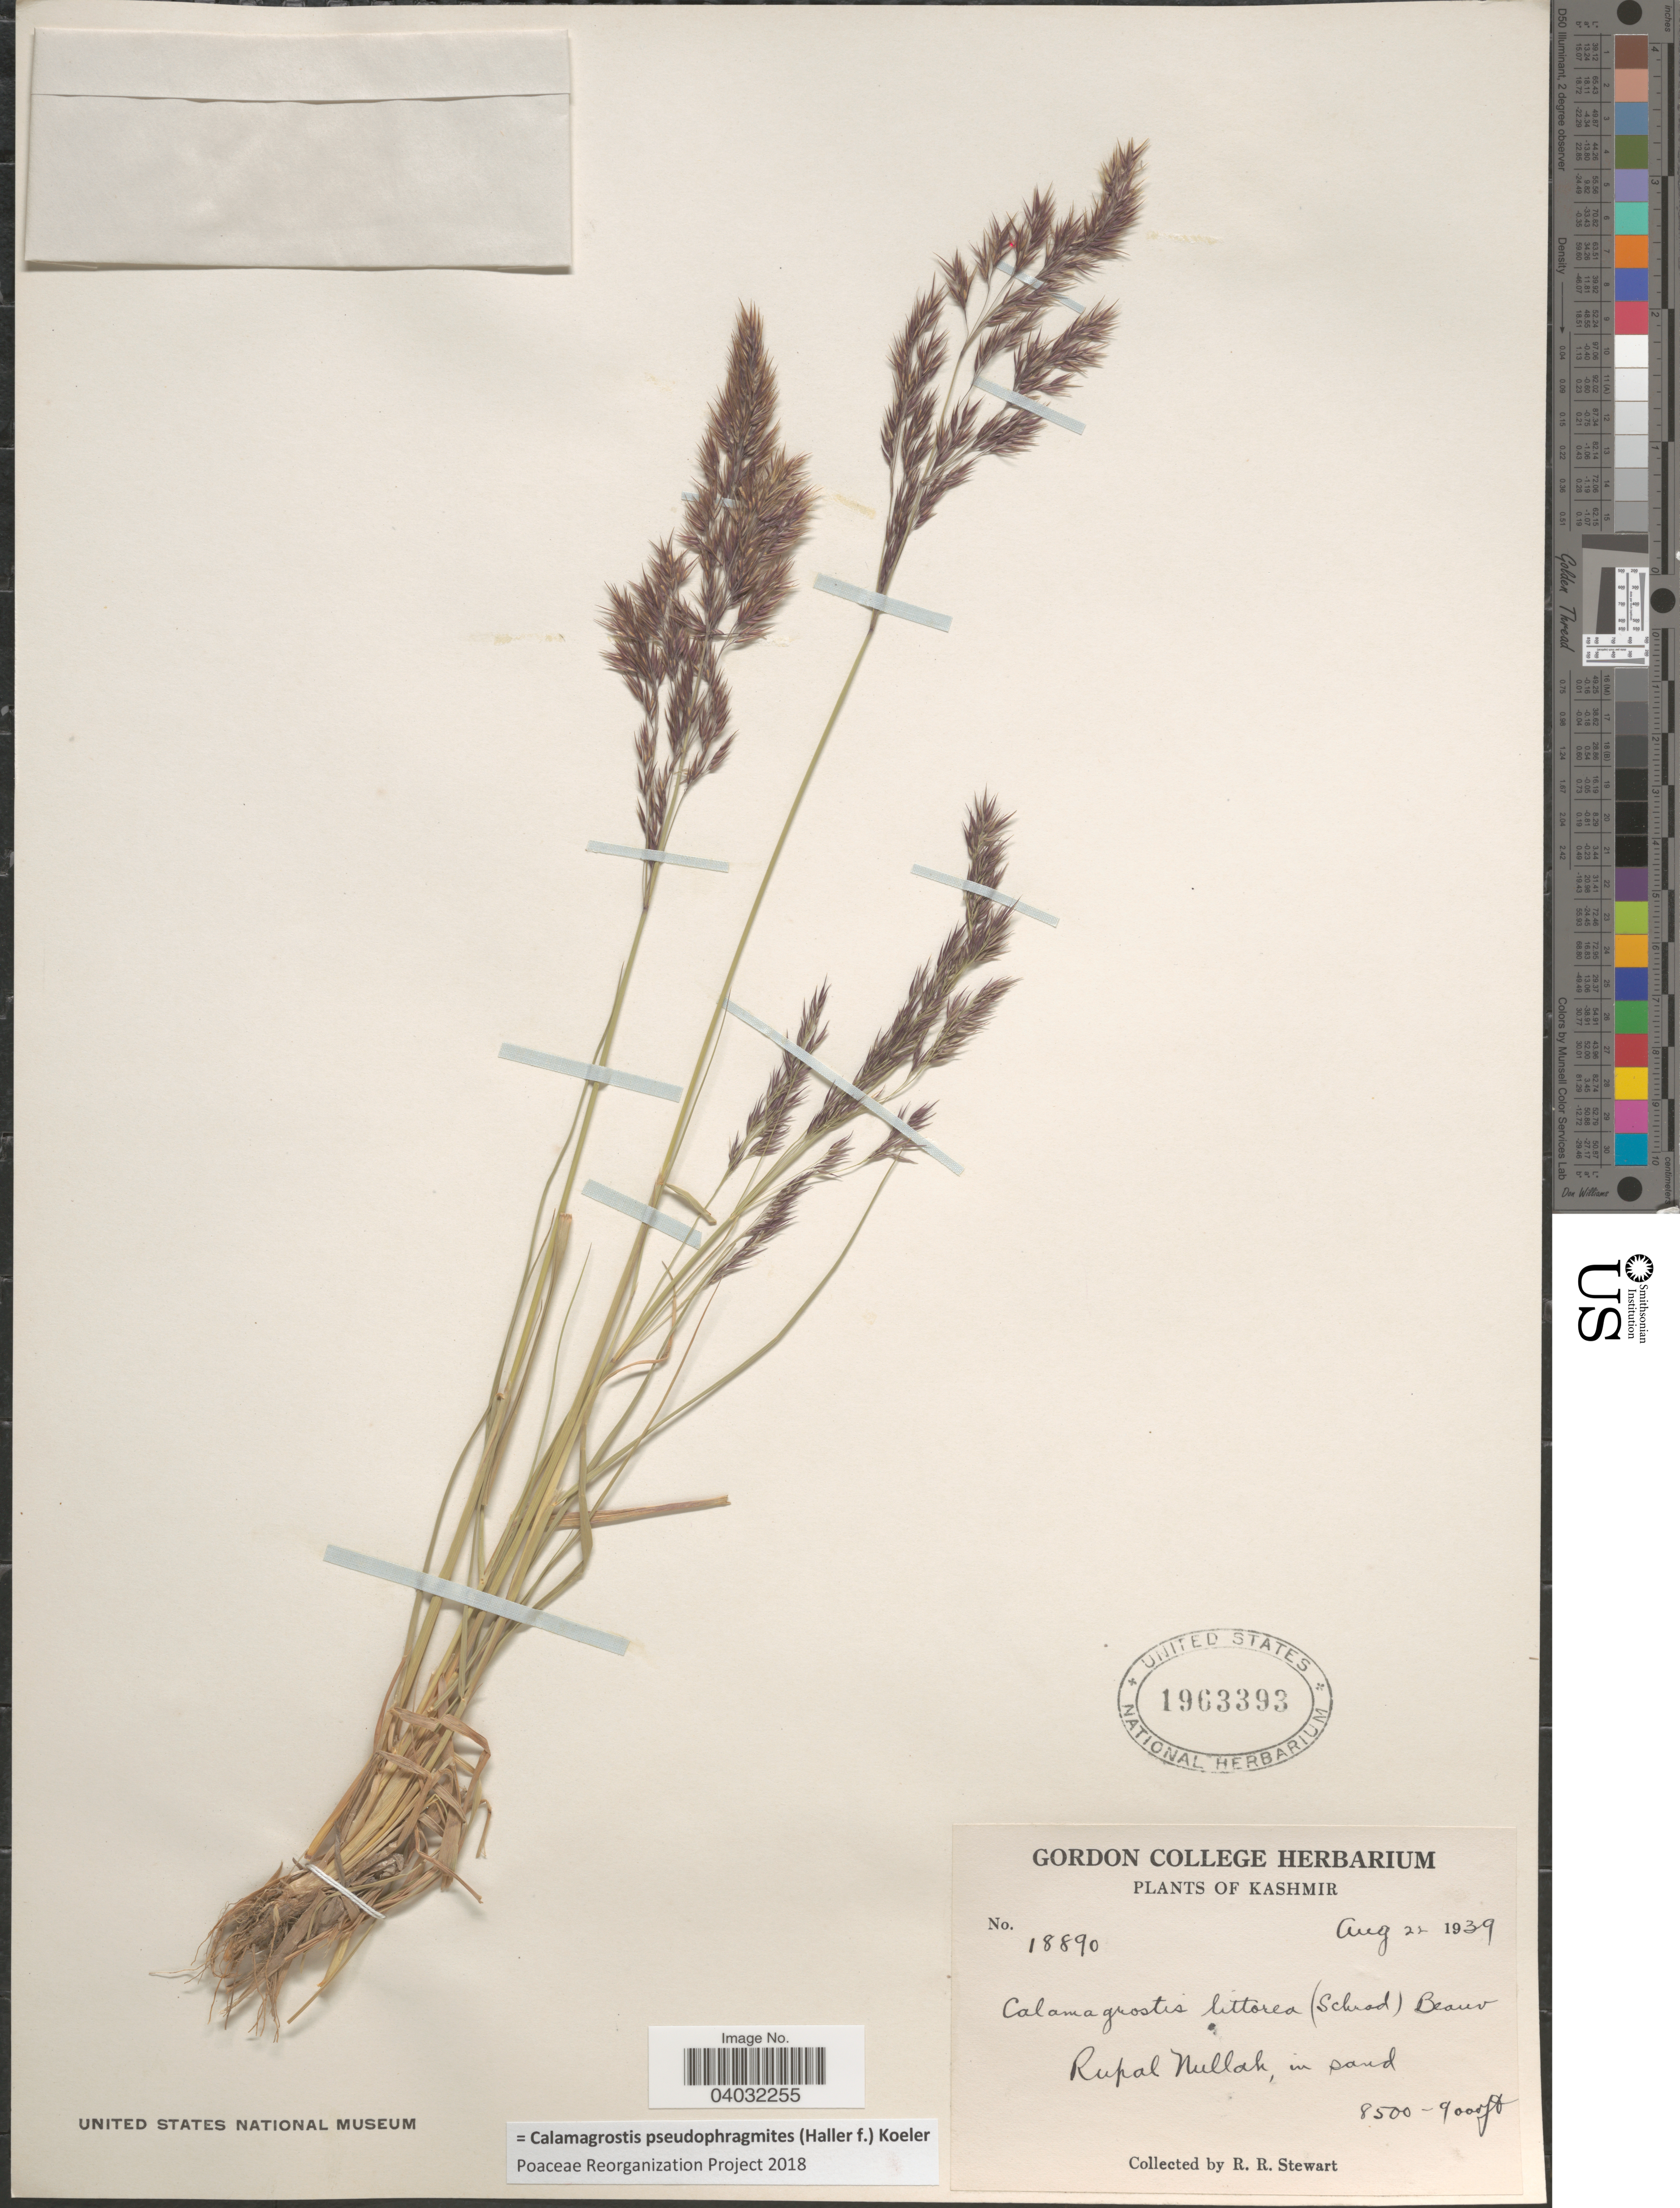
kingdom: Plantae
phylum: Tracheophyta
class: Liliopsida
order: Poales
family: Poaceae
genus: Calamagrostis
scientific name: Calamagrostis pseudophragmites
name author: (Haller f.) Koeler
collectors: R. Stewart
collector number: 18890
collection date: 1939-08-22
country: India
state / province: Jammu and Kashmir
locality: Kashmir. Rupal Nullah.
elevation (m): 2591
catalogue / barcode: US 1963393